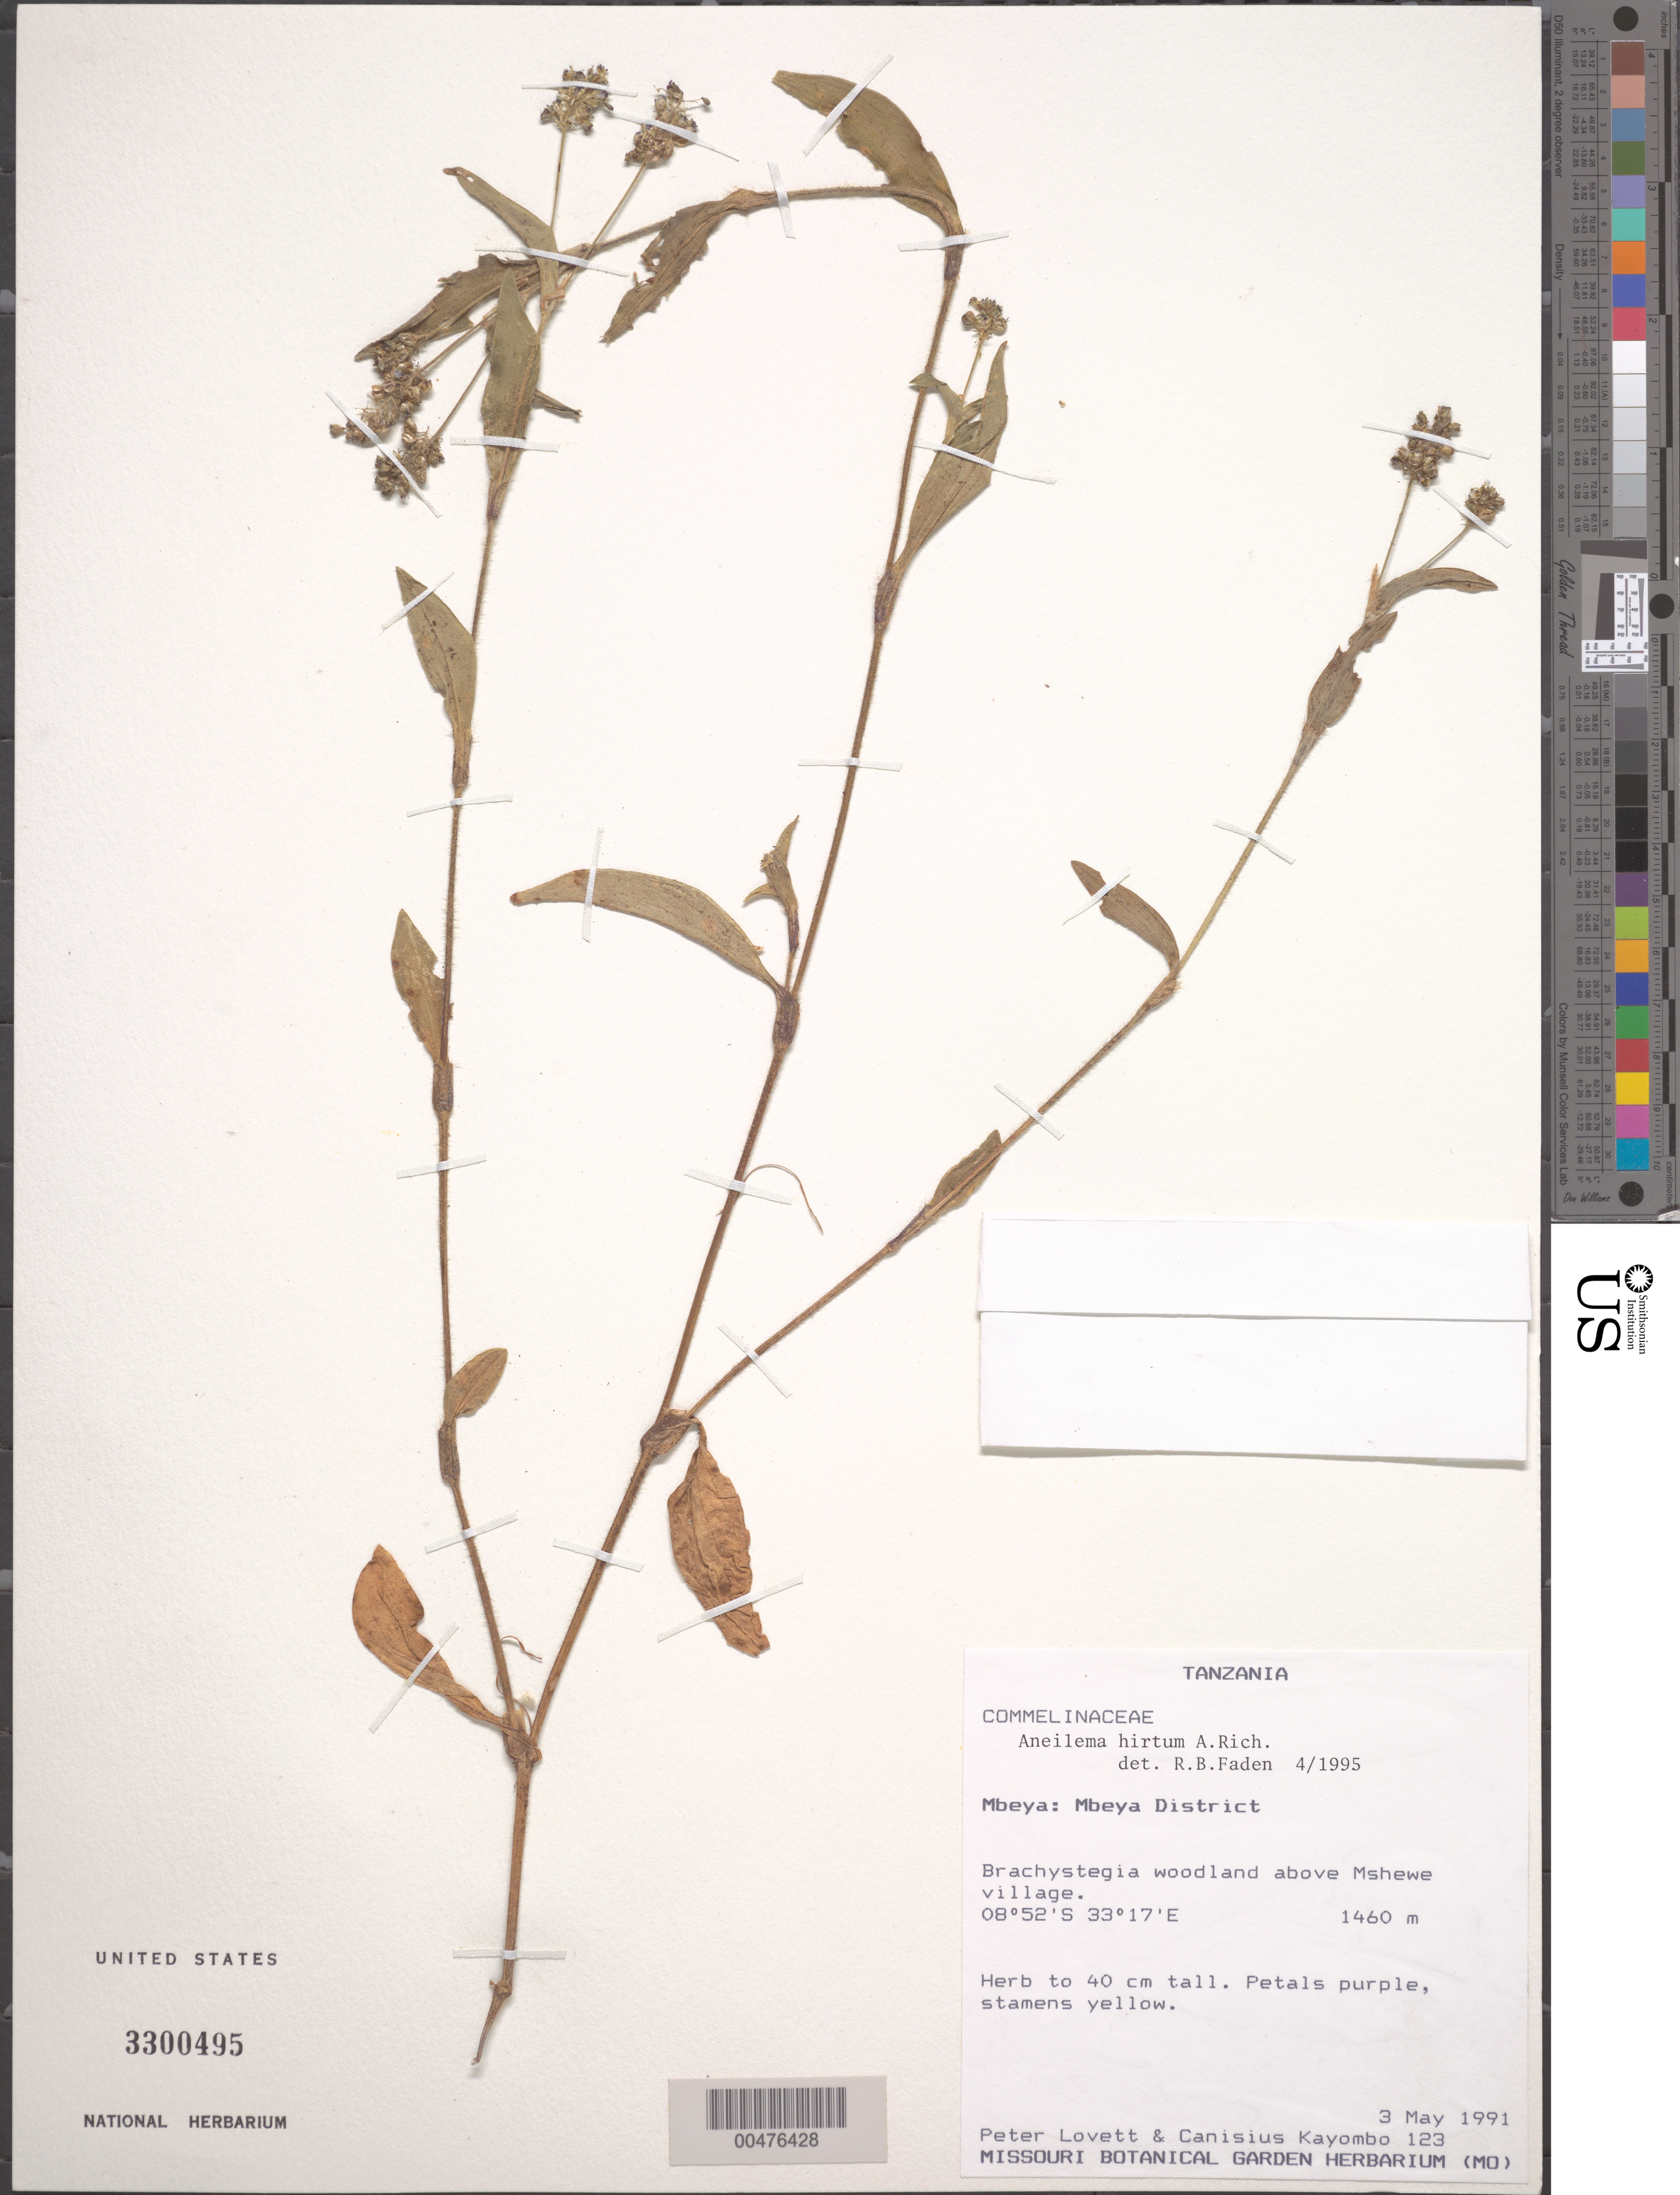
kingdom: Plantae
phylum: Tracheophyta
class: Liliopsida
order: Commelinales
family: Commelinaceae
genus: Aneilema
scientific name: Aneilema hirtum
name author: A. Rich.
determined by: Faden, Robert B., (US), Smithsonian Institution - National Museum of Natural History (UNITED STATES)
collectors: P. Lovett & C. J. Kayombo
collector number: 123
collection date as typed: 03 May 1991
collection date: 1991-05-03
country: Tanzania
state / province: Mbeya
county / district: Mbeya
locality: Mshewe village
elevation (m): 1460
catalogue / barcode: US 3300495